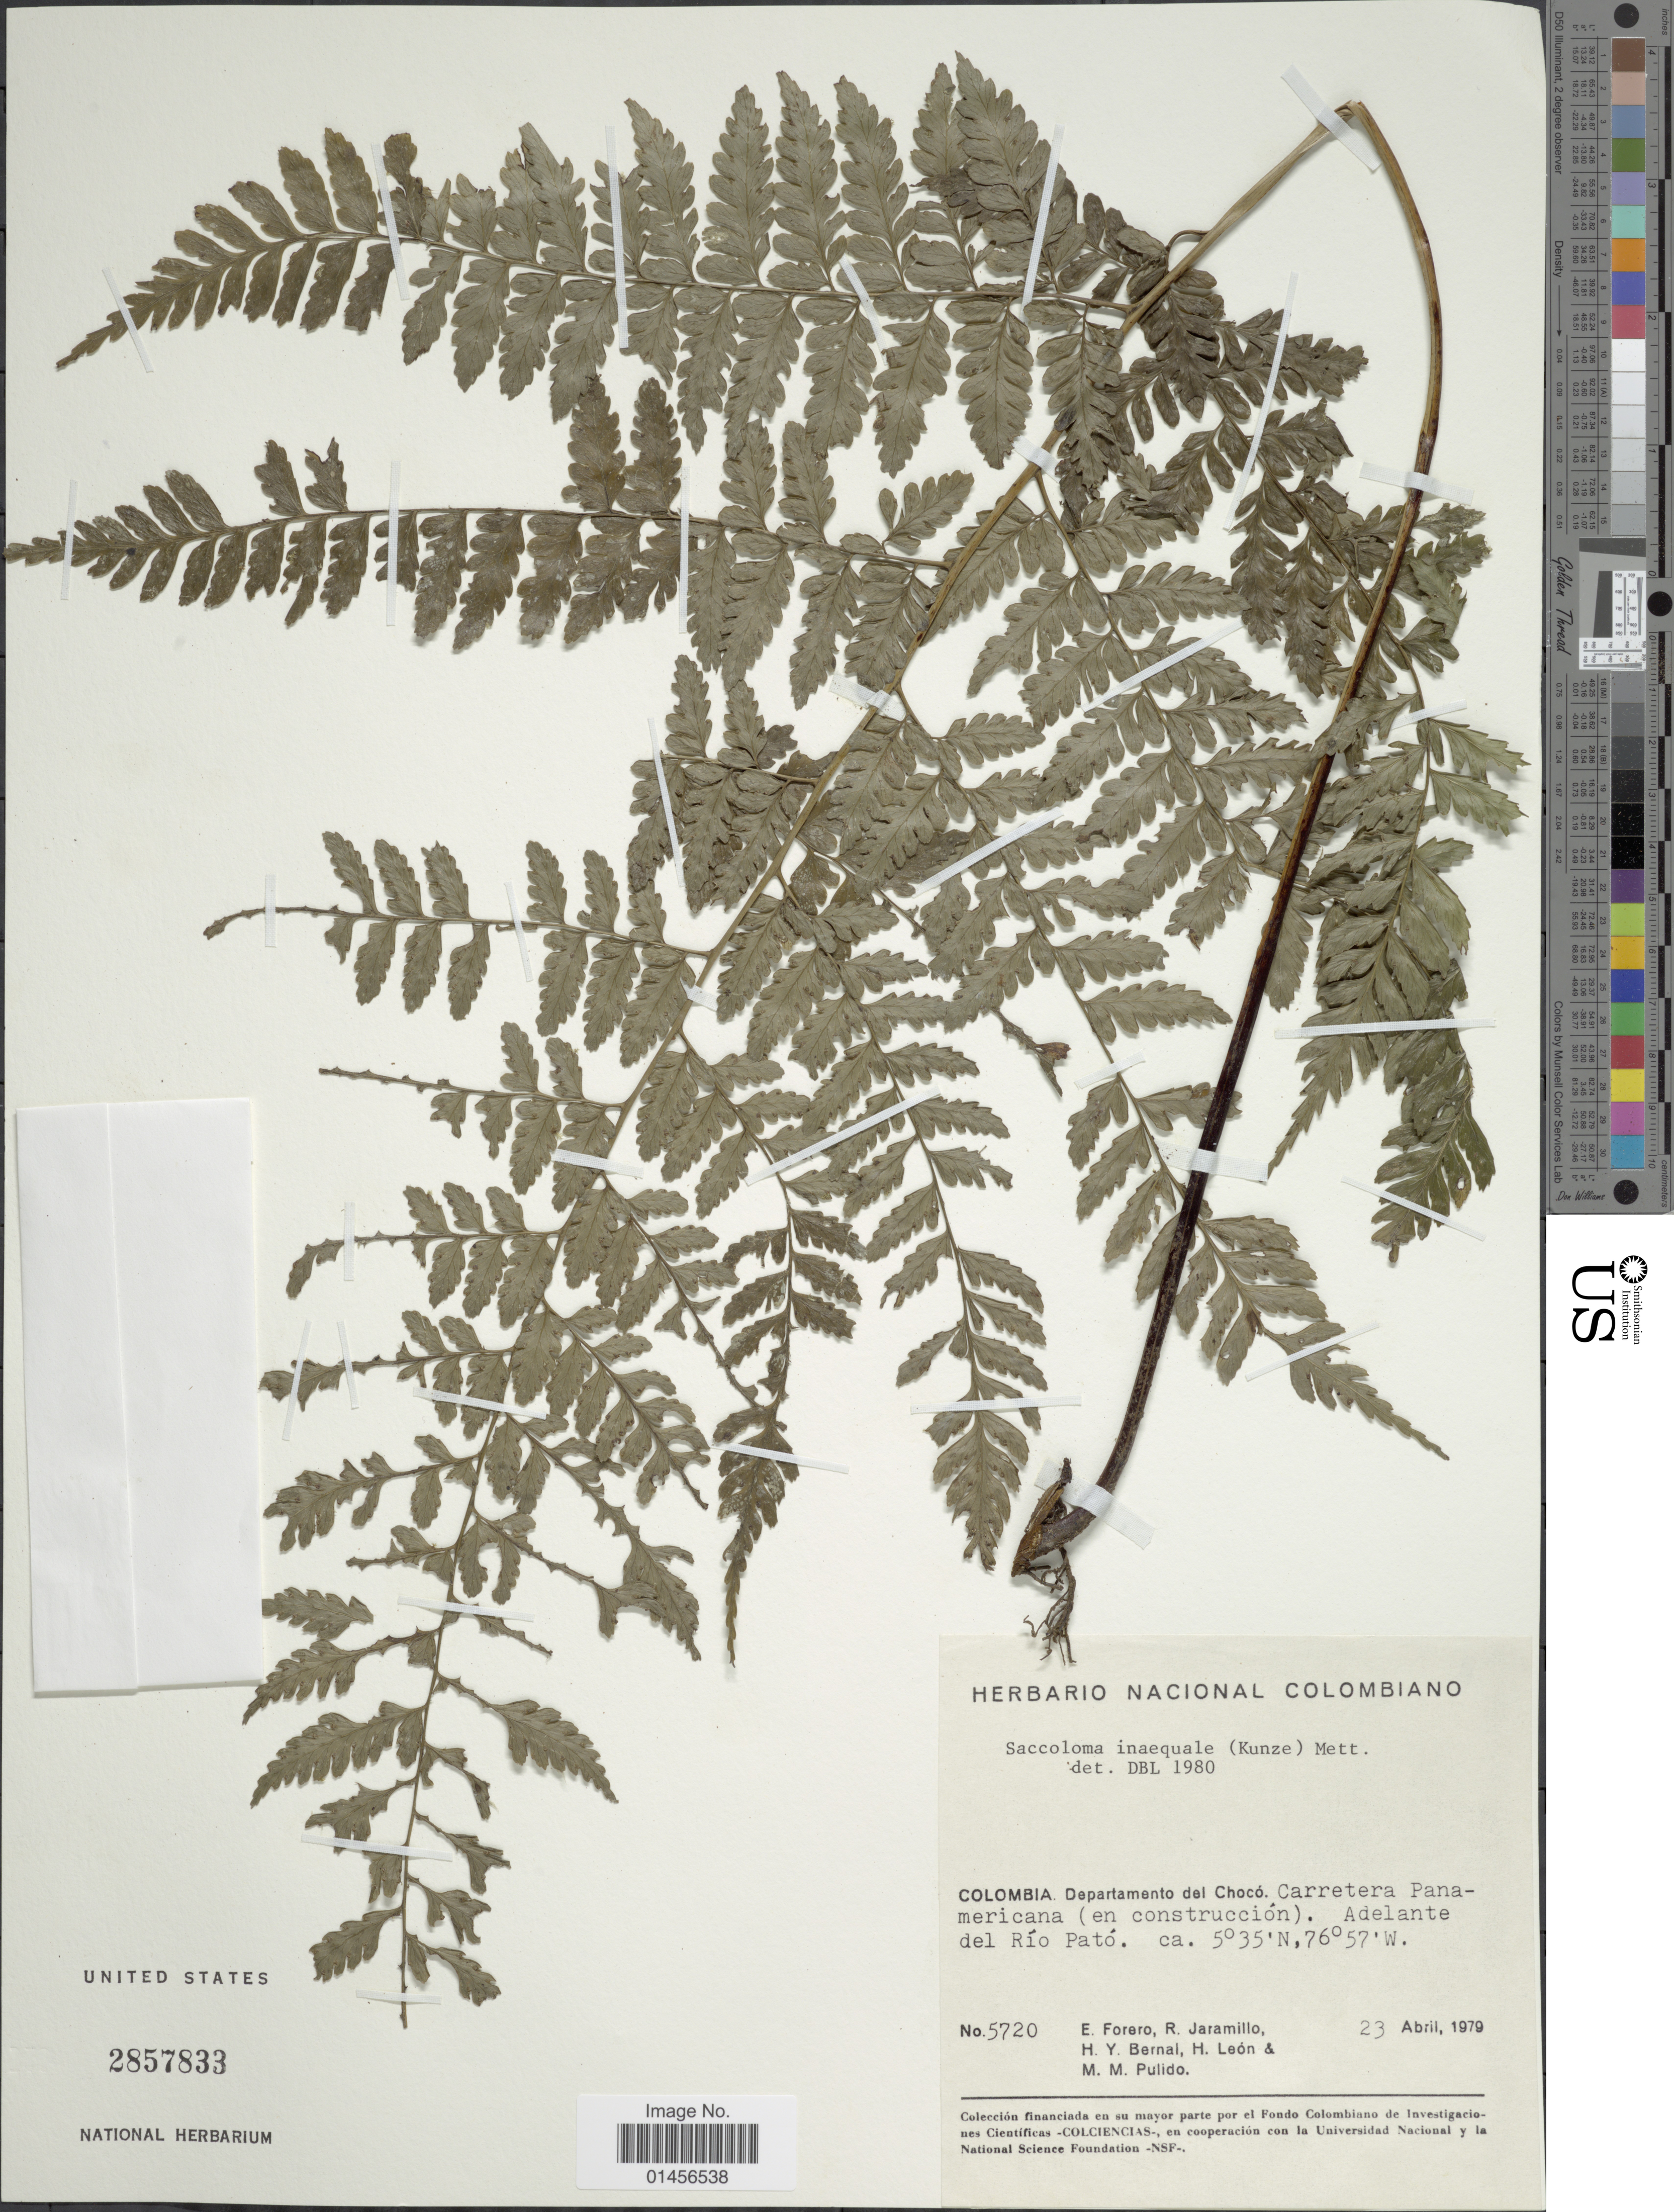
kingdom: Plantae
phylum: Tracheophyta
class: Polypodiopsida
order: Polypodiales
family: Saccolomataceae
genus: Saccoloma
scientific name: Saccoloma inaequale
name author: (Kunze) Mett.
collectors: E. Forero, R. Jaramillo M., H. Y. Bernal, Henry Leon & M. Pulido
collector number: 5720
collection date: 1979-04-23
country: Colombia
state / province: Chocó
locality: Carretera Panamericana (en construcción), Adelante del Río Pató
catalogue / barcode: US 2857833